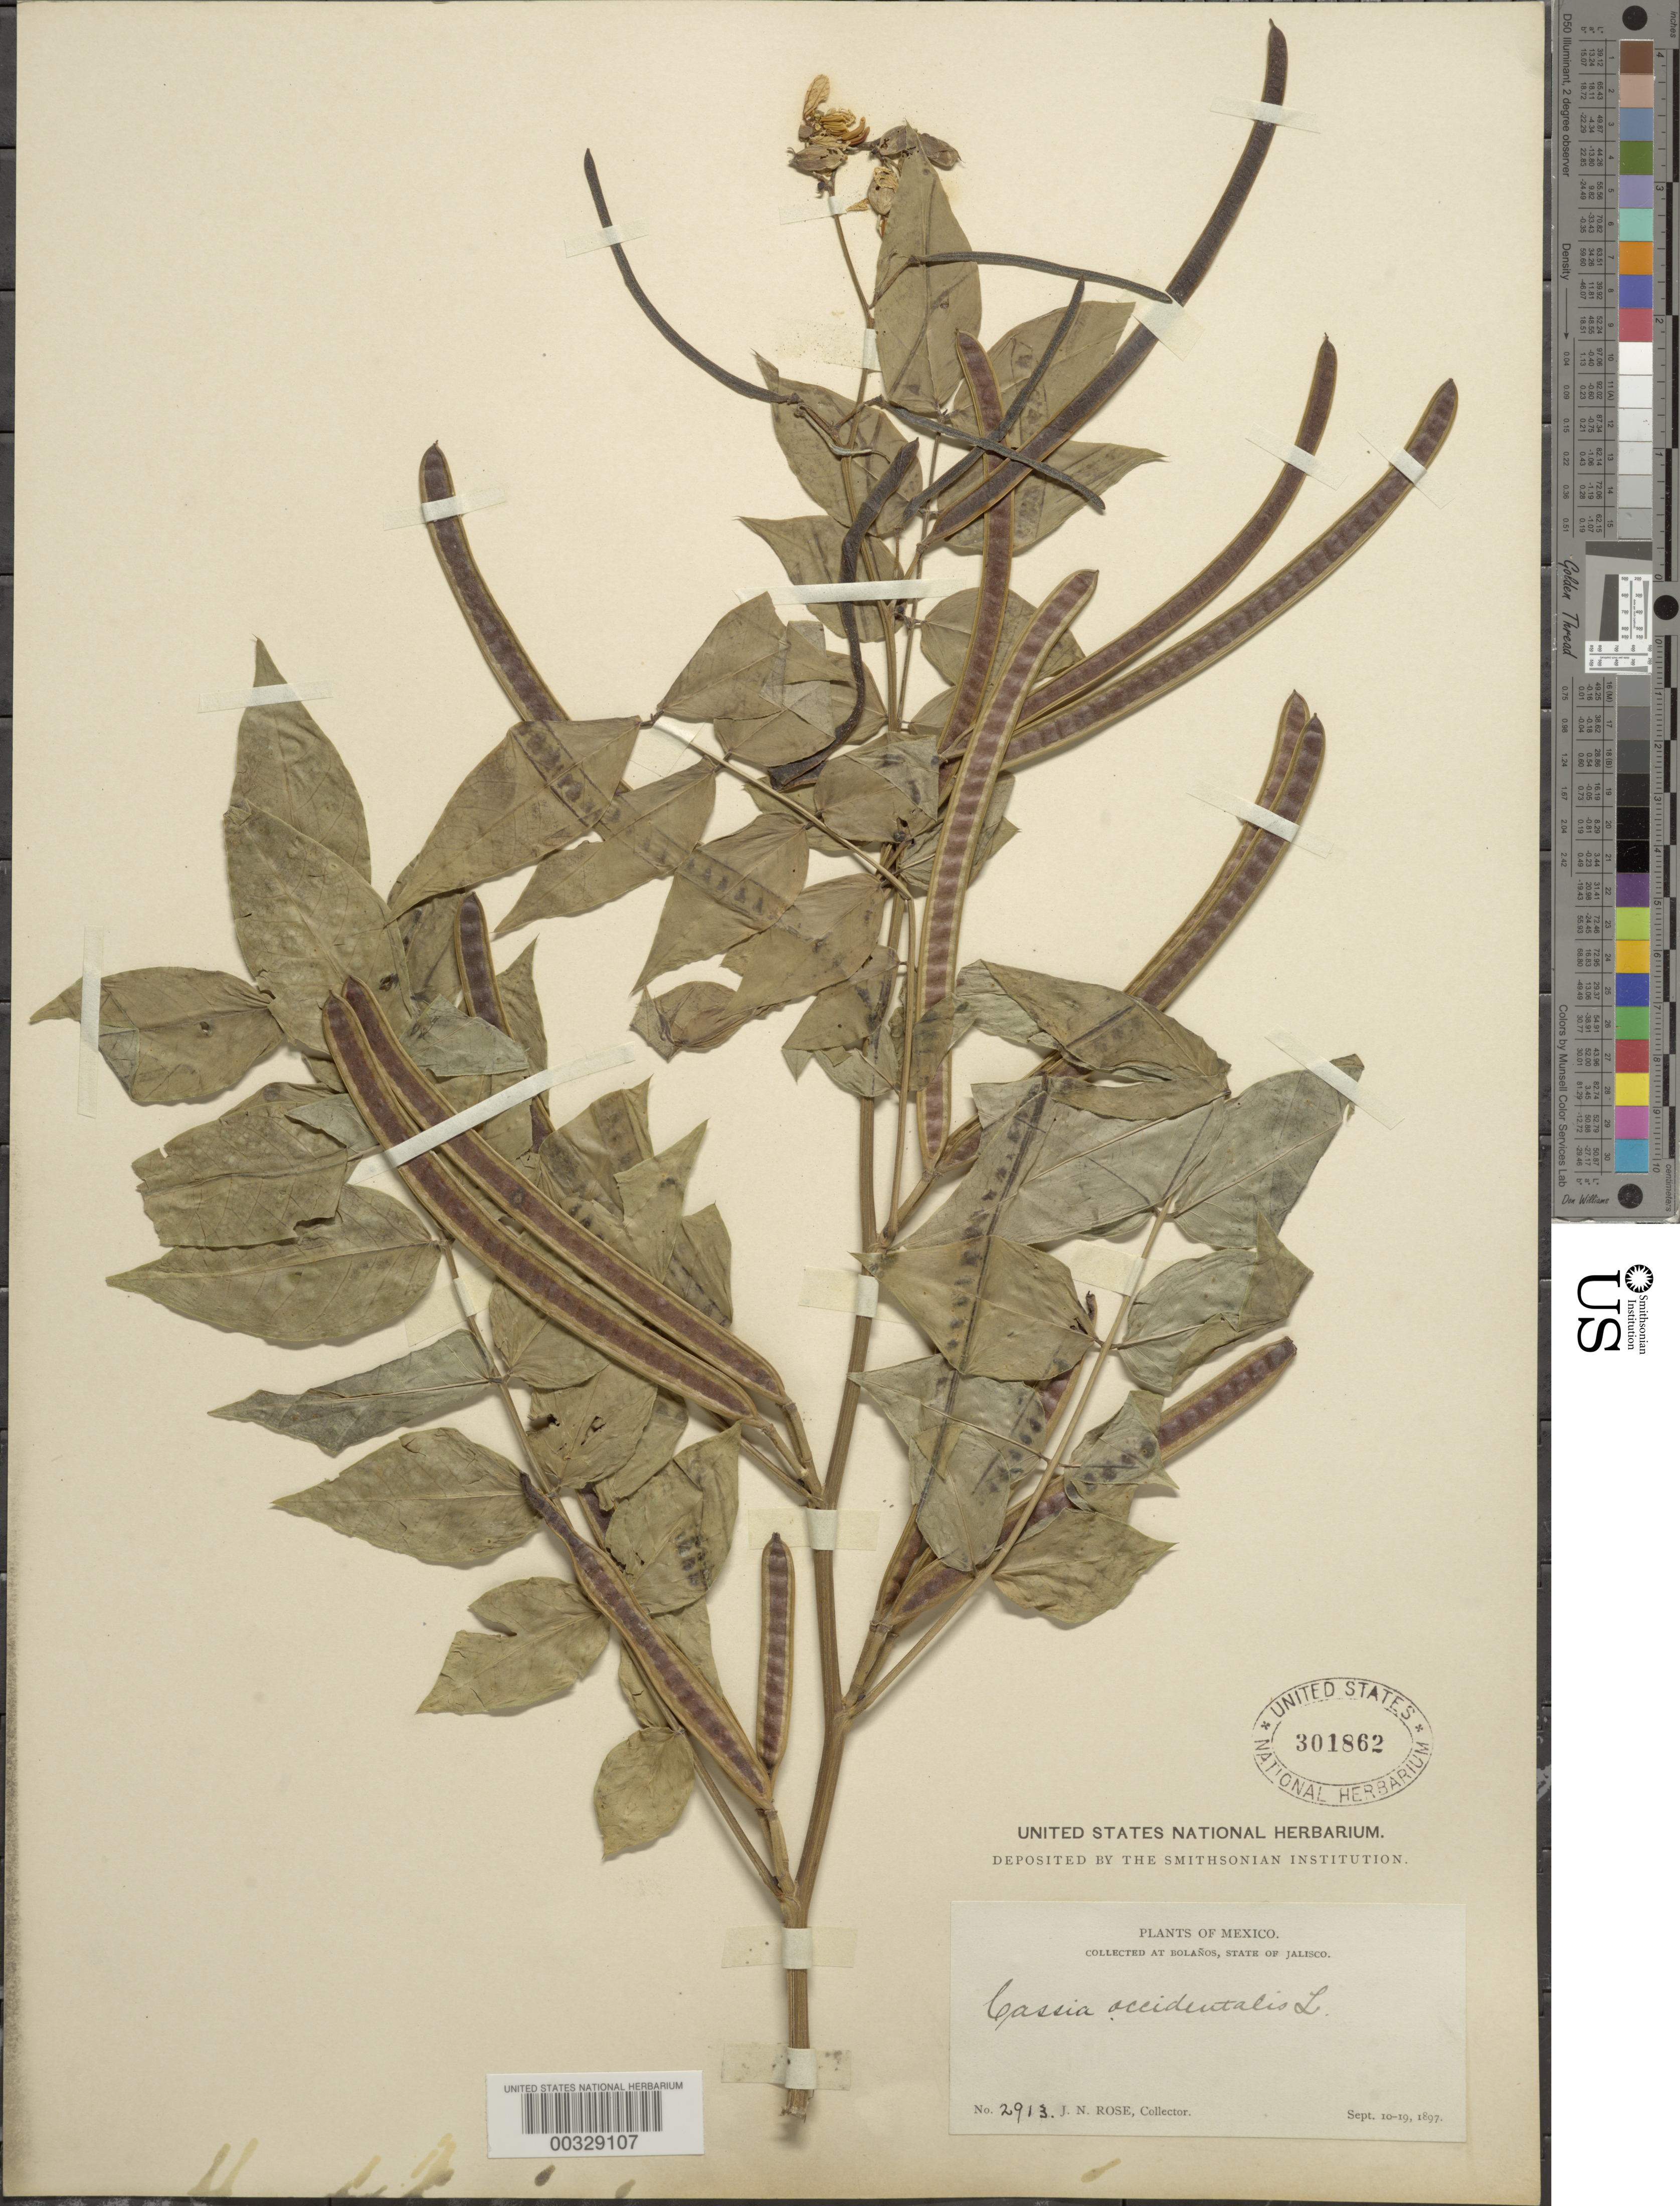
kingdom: Plantae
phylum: Tracheophyta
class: Magnoliopsida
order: Fabales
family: Fabaceae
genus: Senna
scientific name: Senna occidentalis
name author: (L.) Link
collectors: J. N. Rose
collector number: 2913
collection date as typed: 10 Sep 1897 to 19 Sep 1897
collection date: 1897-09-10/1897-09-19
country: Mexico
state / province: Jalisco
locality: At Bolaños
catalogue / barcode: US 301862